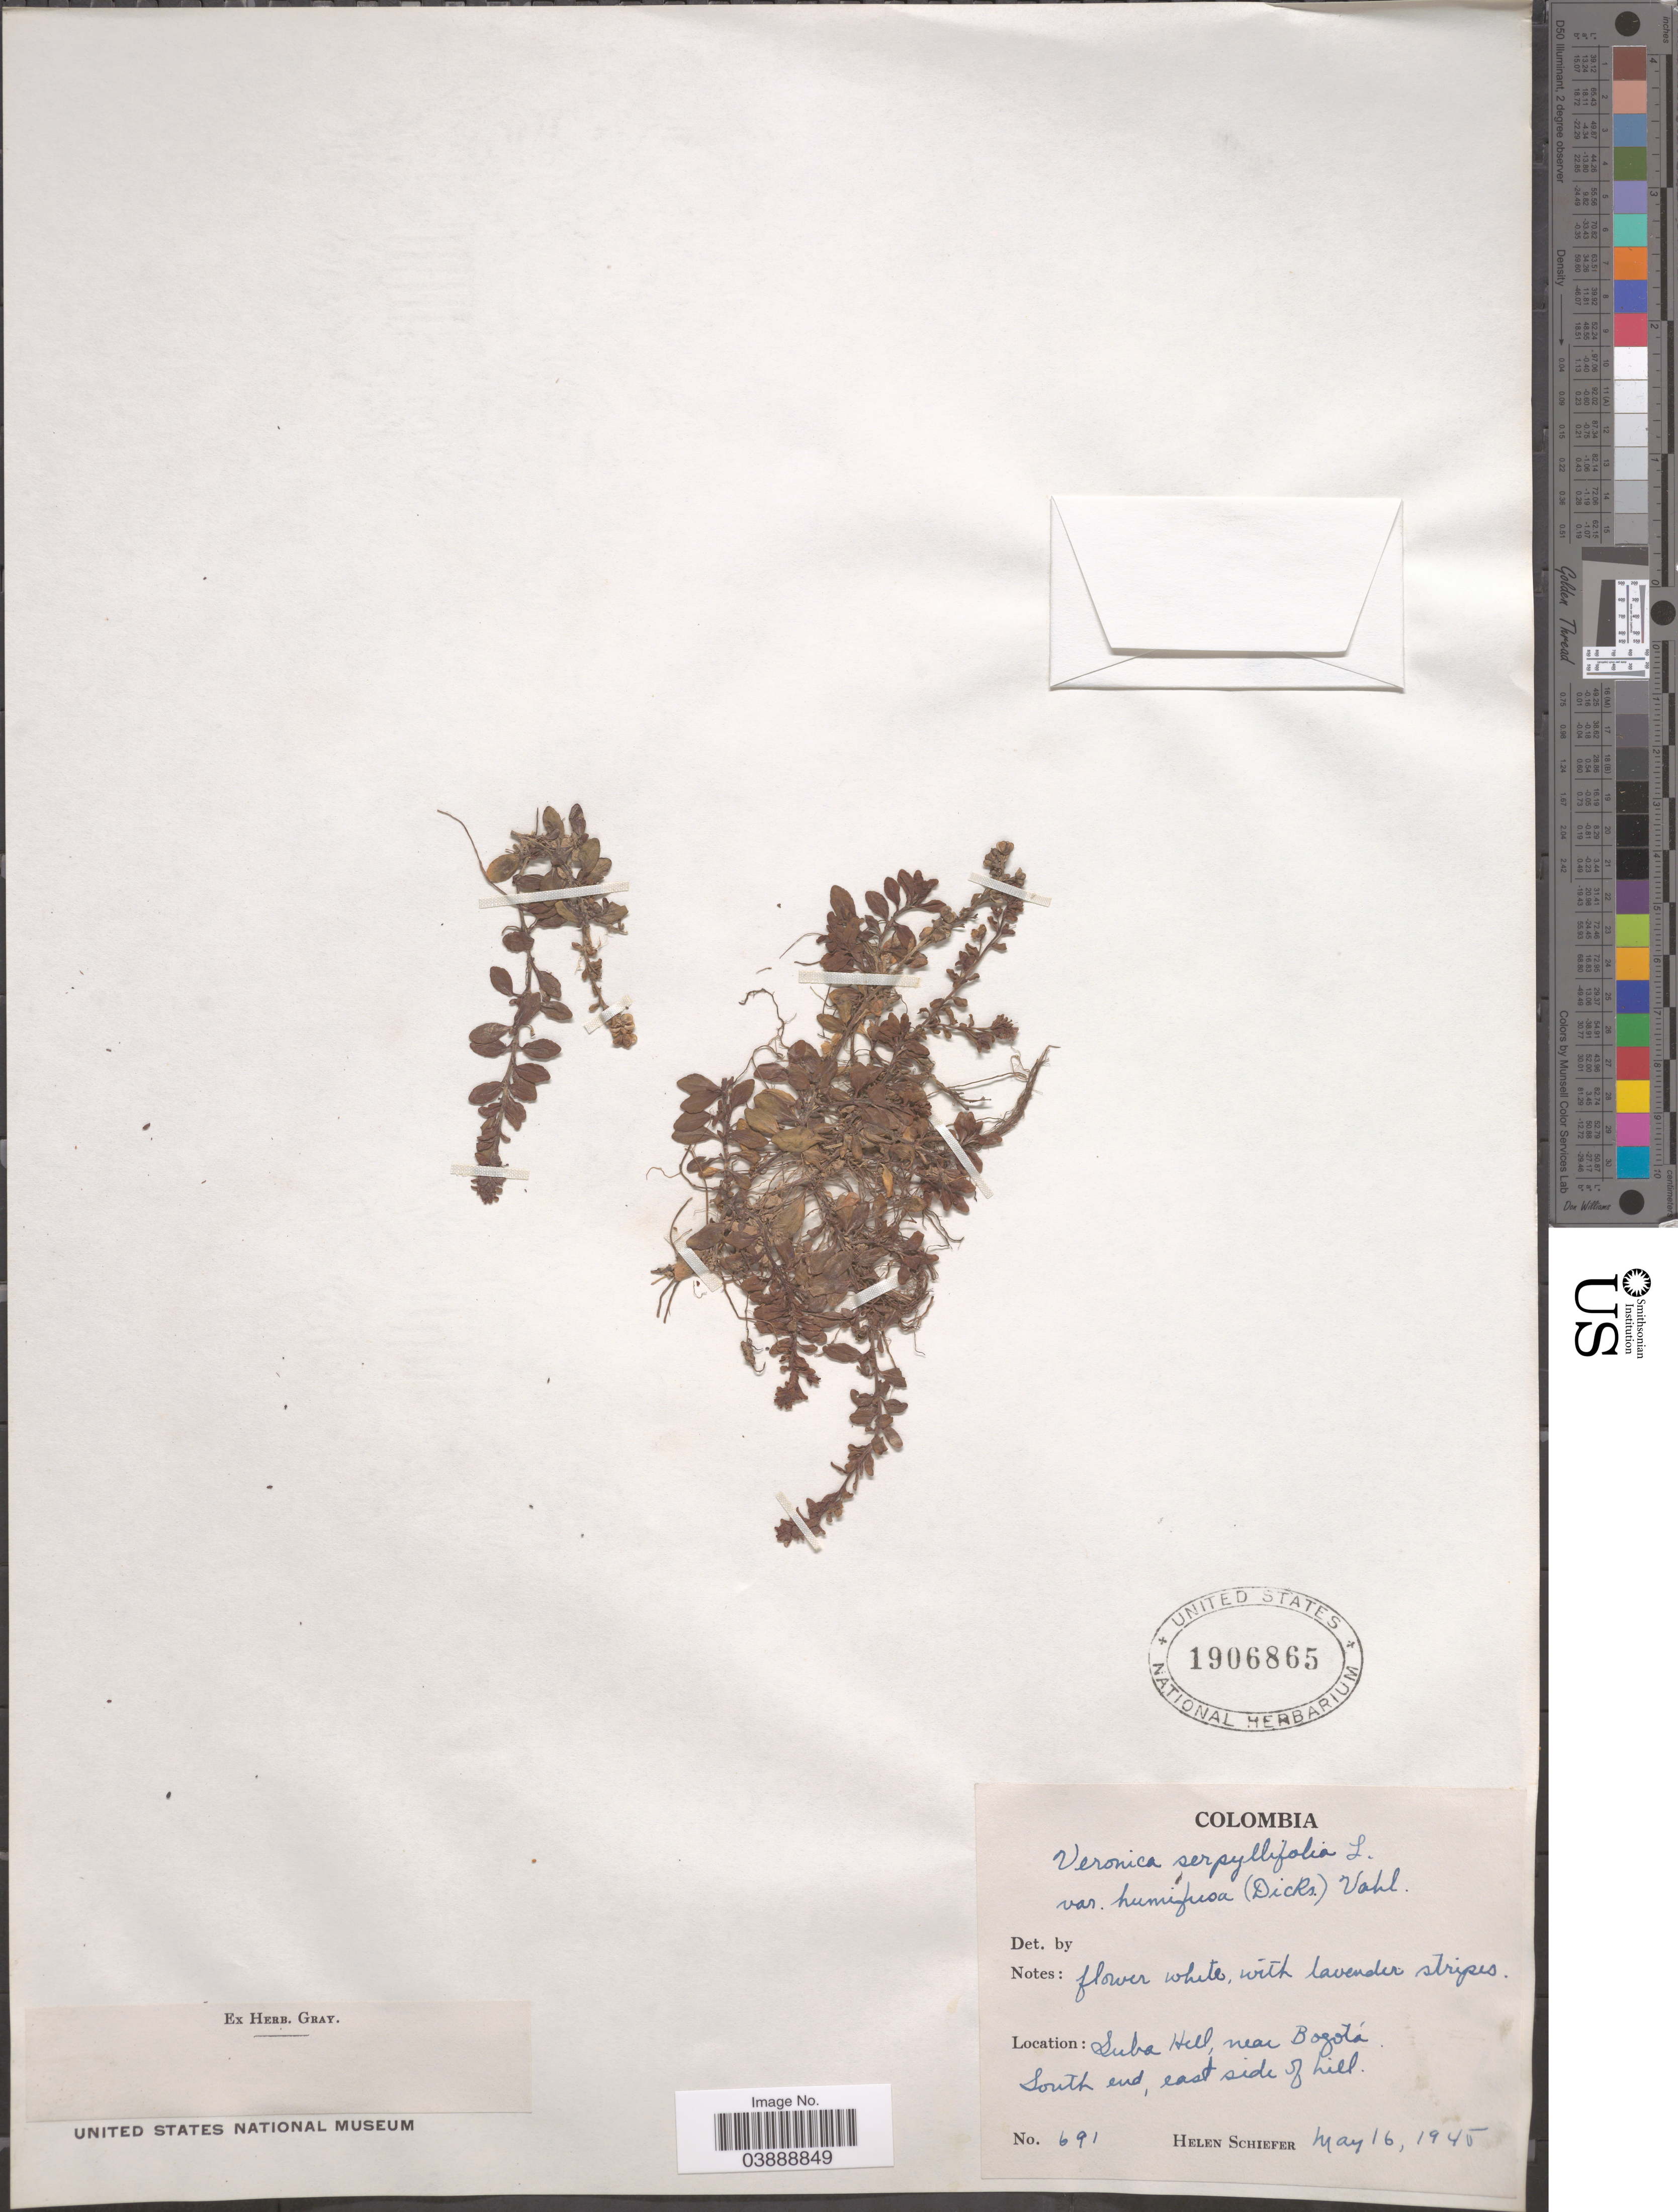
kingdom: Plantae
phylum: Tracheophyta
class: Magnoliopsida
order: Lamiales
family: Plantaginaceae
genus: Veronica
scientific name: Veronica serpyllifolia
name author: L.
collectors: H. Schiefer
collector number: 691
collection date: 1945-05-16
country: Colombia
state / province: Bogota D.C.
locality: Suba Hill, near Bogotá. South end, east side of hill.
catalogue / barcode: US 1906865